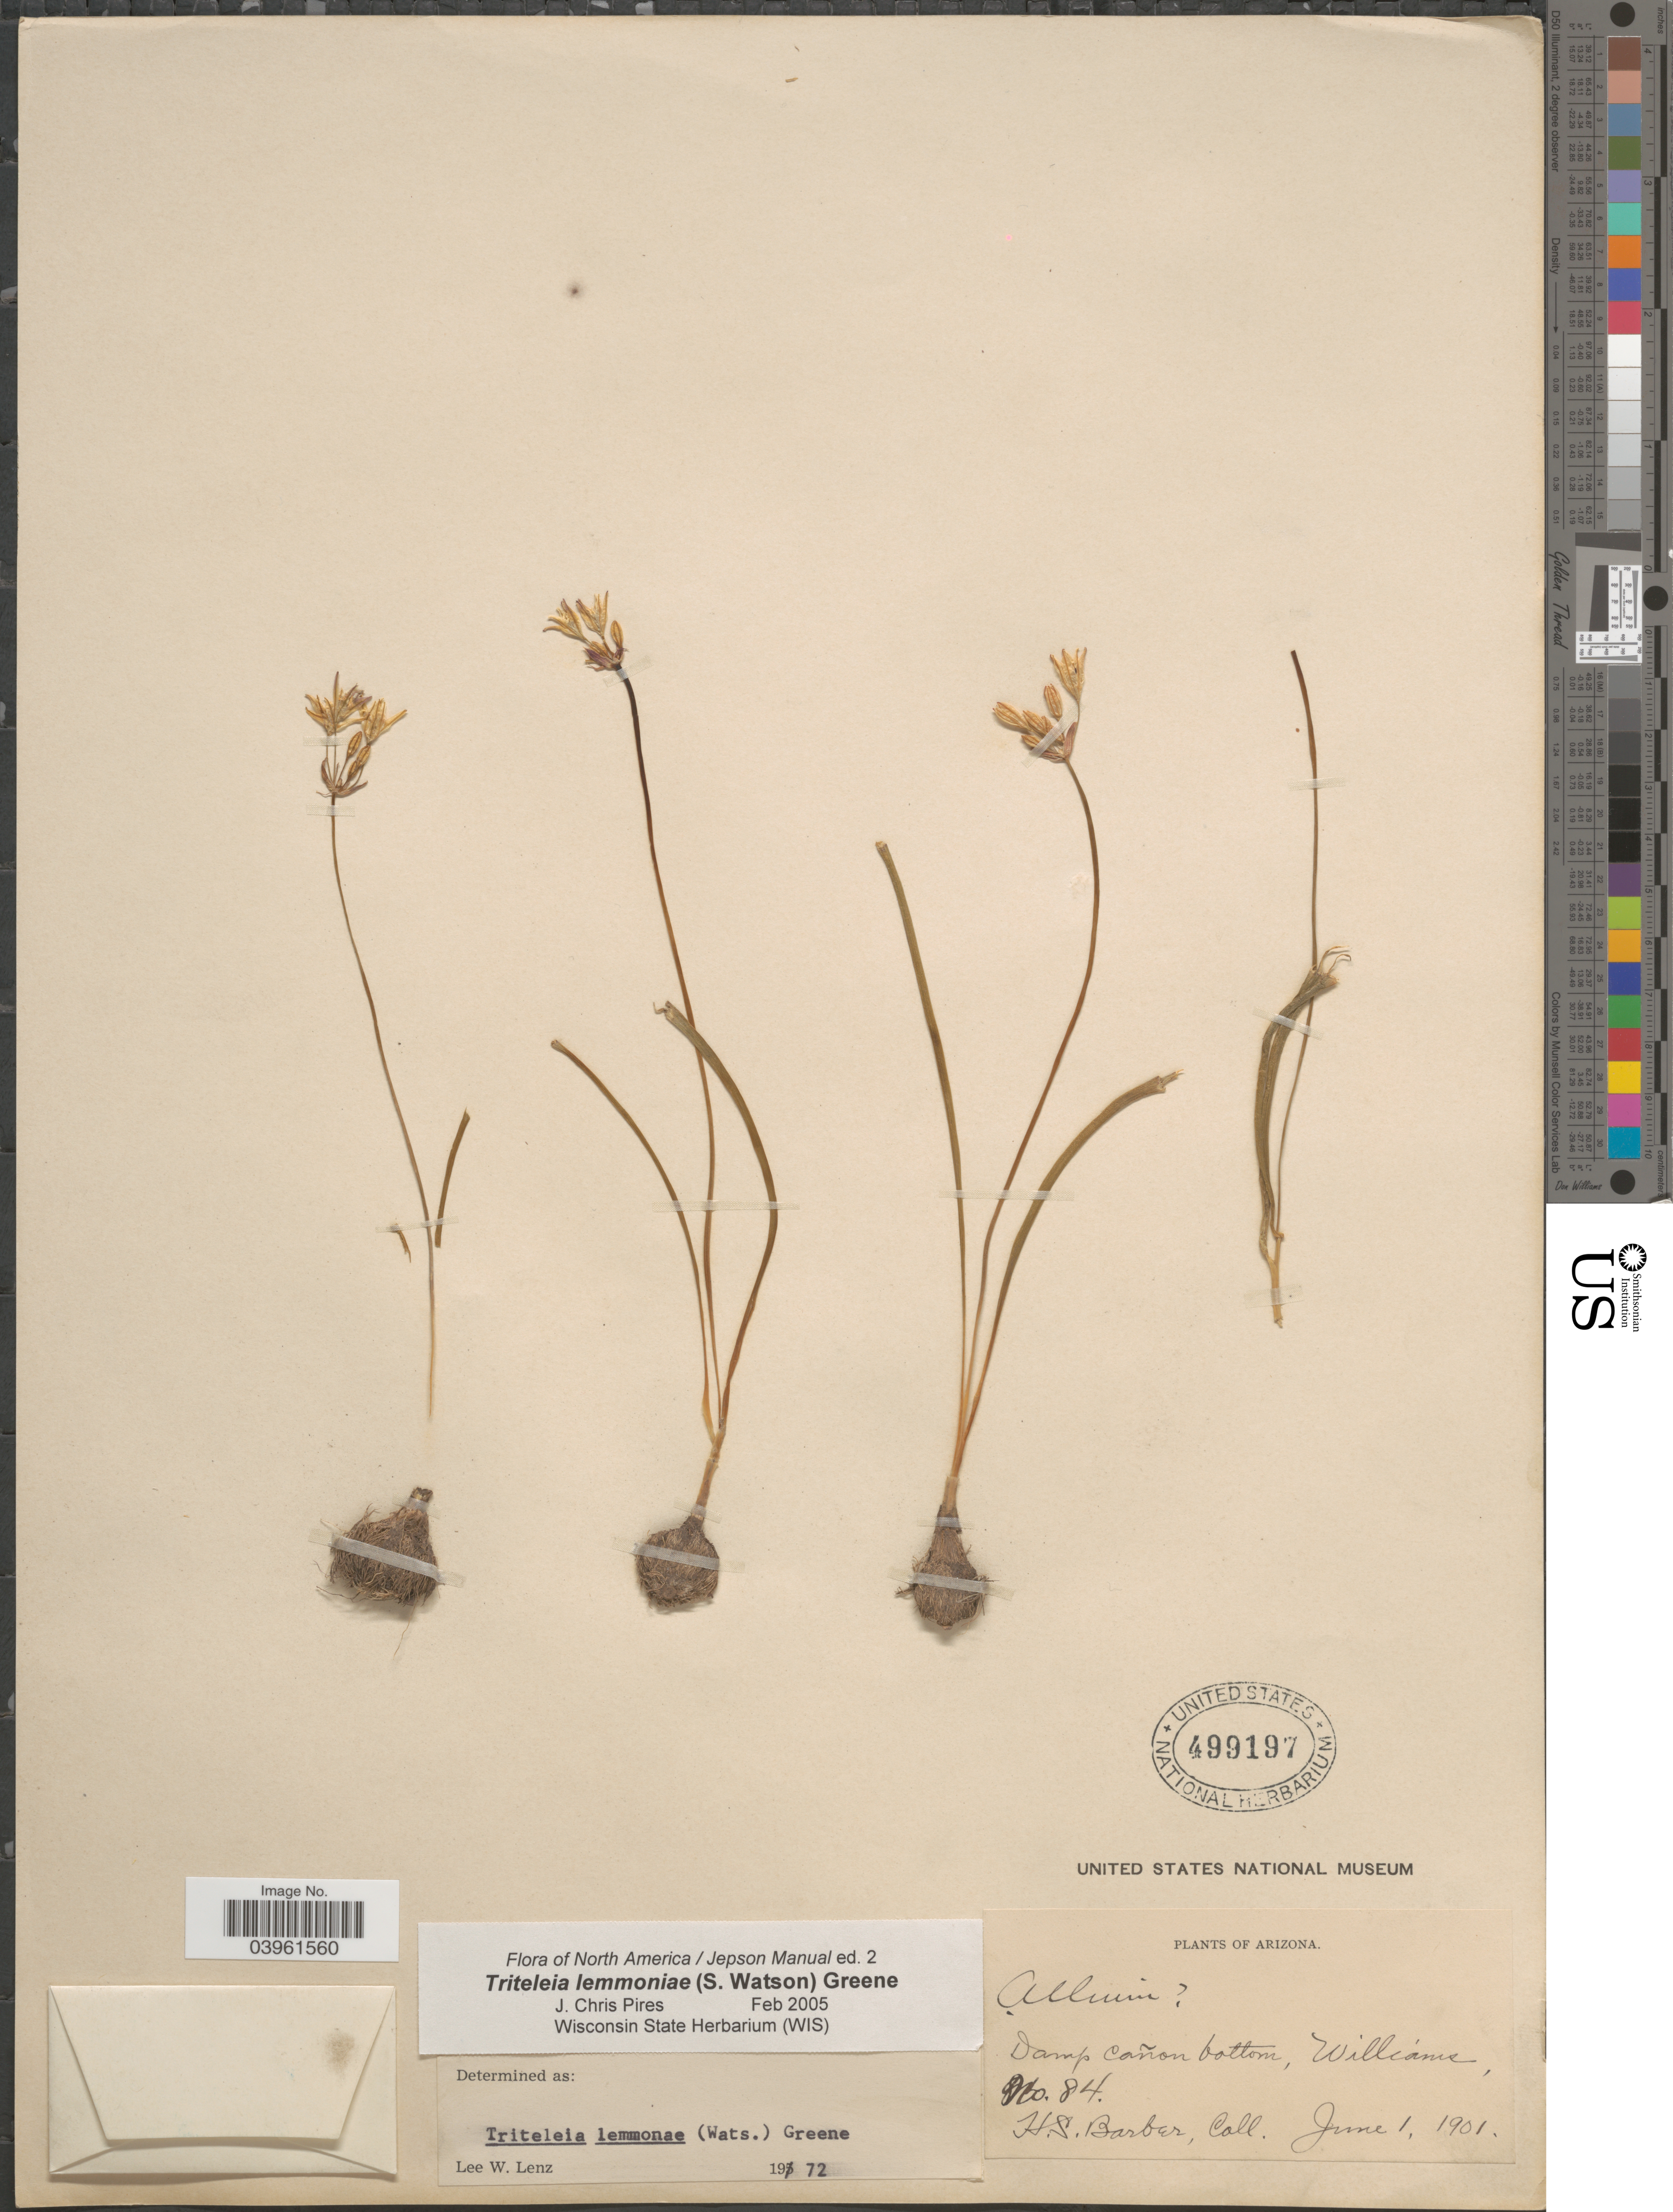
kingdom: Plantae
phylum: Tracheophyta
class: Liliopsida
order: Asparagales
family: Asparagaceae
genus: Triteleia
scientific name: Triteleia lemmoniae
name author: (S. Watson) Greene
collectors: H. Barber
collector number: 84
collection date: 1901-06-01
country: United States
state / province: Arizona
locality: Damp Cañon bottom, Williams.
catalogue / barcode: US 499197